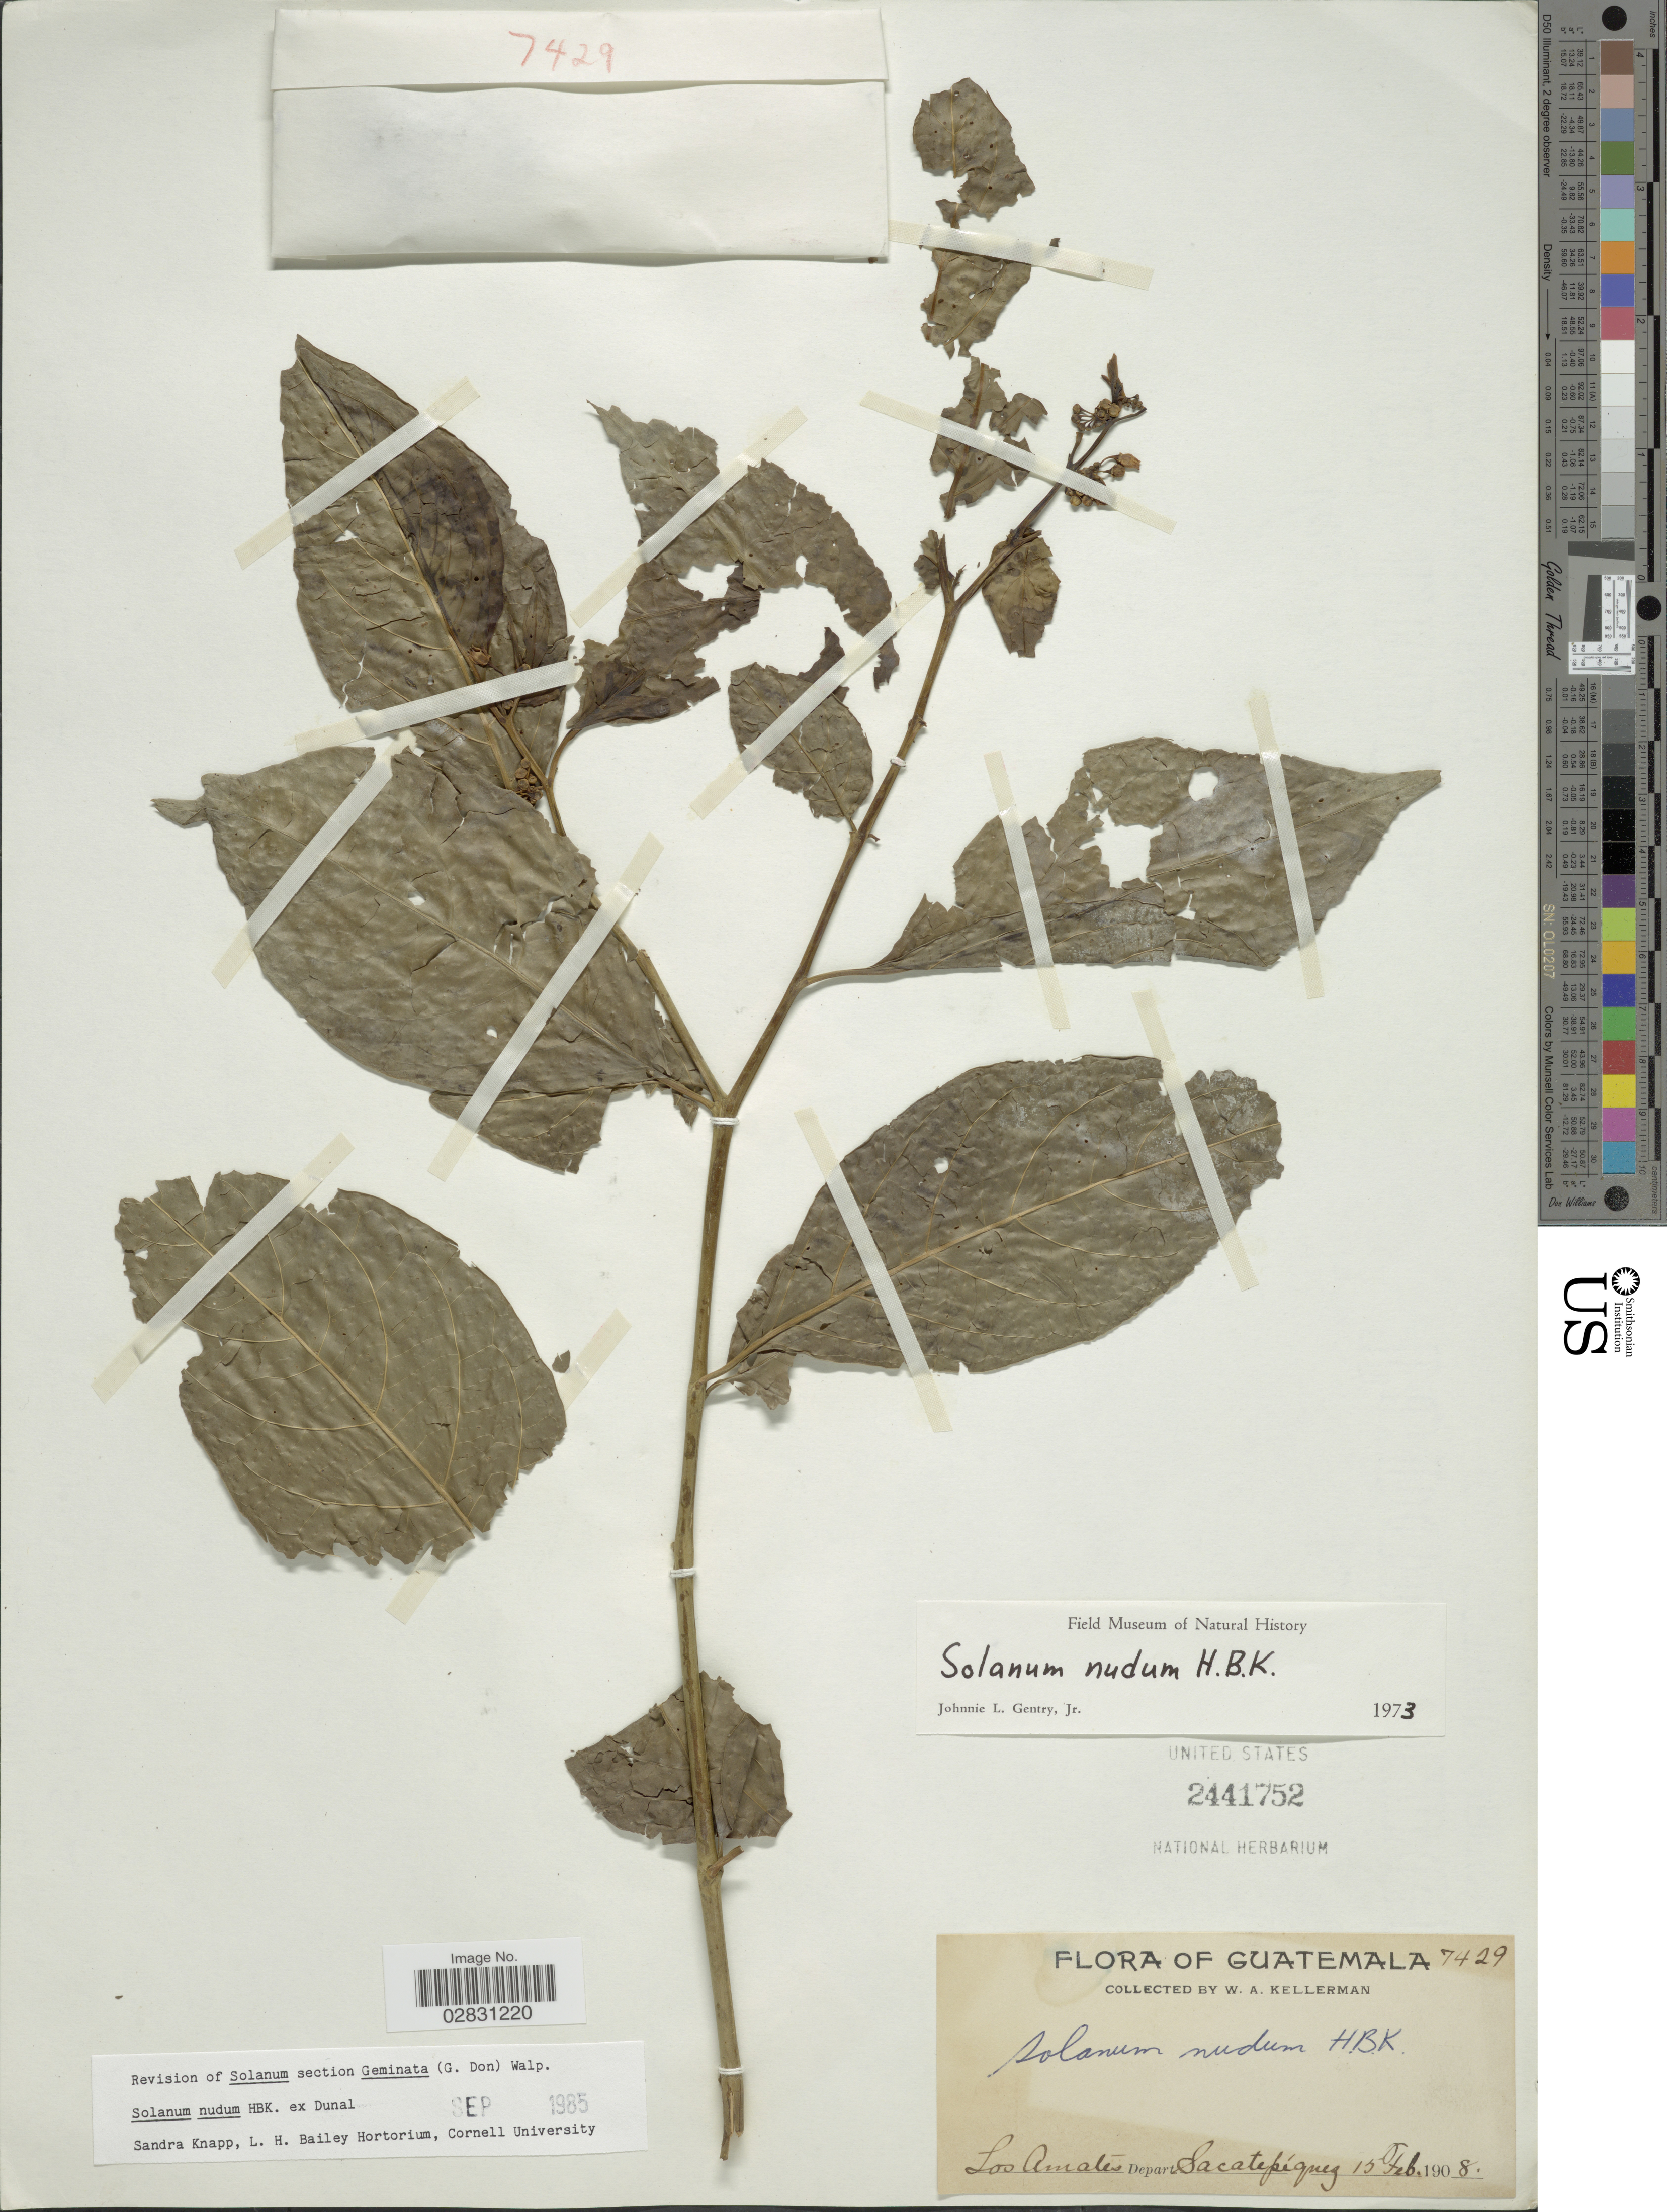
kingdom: Plantae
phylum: Tracheophyta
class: Magnoliopsida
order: Solanales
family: Solanaceae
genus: Solanum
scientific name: Solanum nudum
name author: Humb. & Bonpl. ex Dunal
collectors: W. Kellerman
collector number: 7429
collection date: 1908-02-15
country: Guatemala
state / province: Sacatepéquez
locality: Los Amates, Depart. Sacatepéquez.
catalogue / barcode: US 2441752